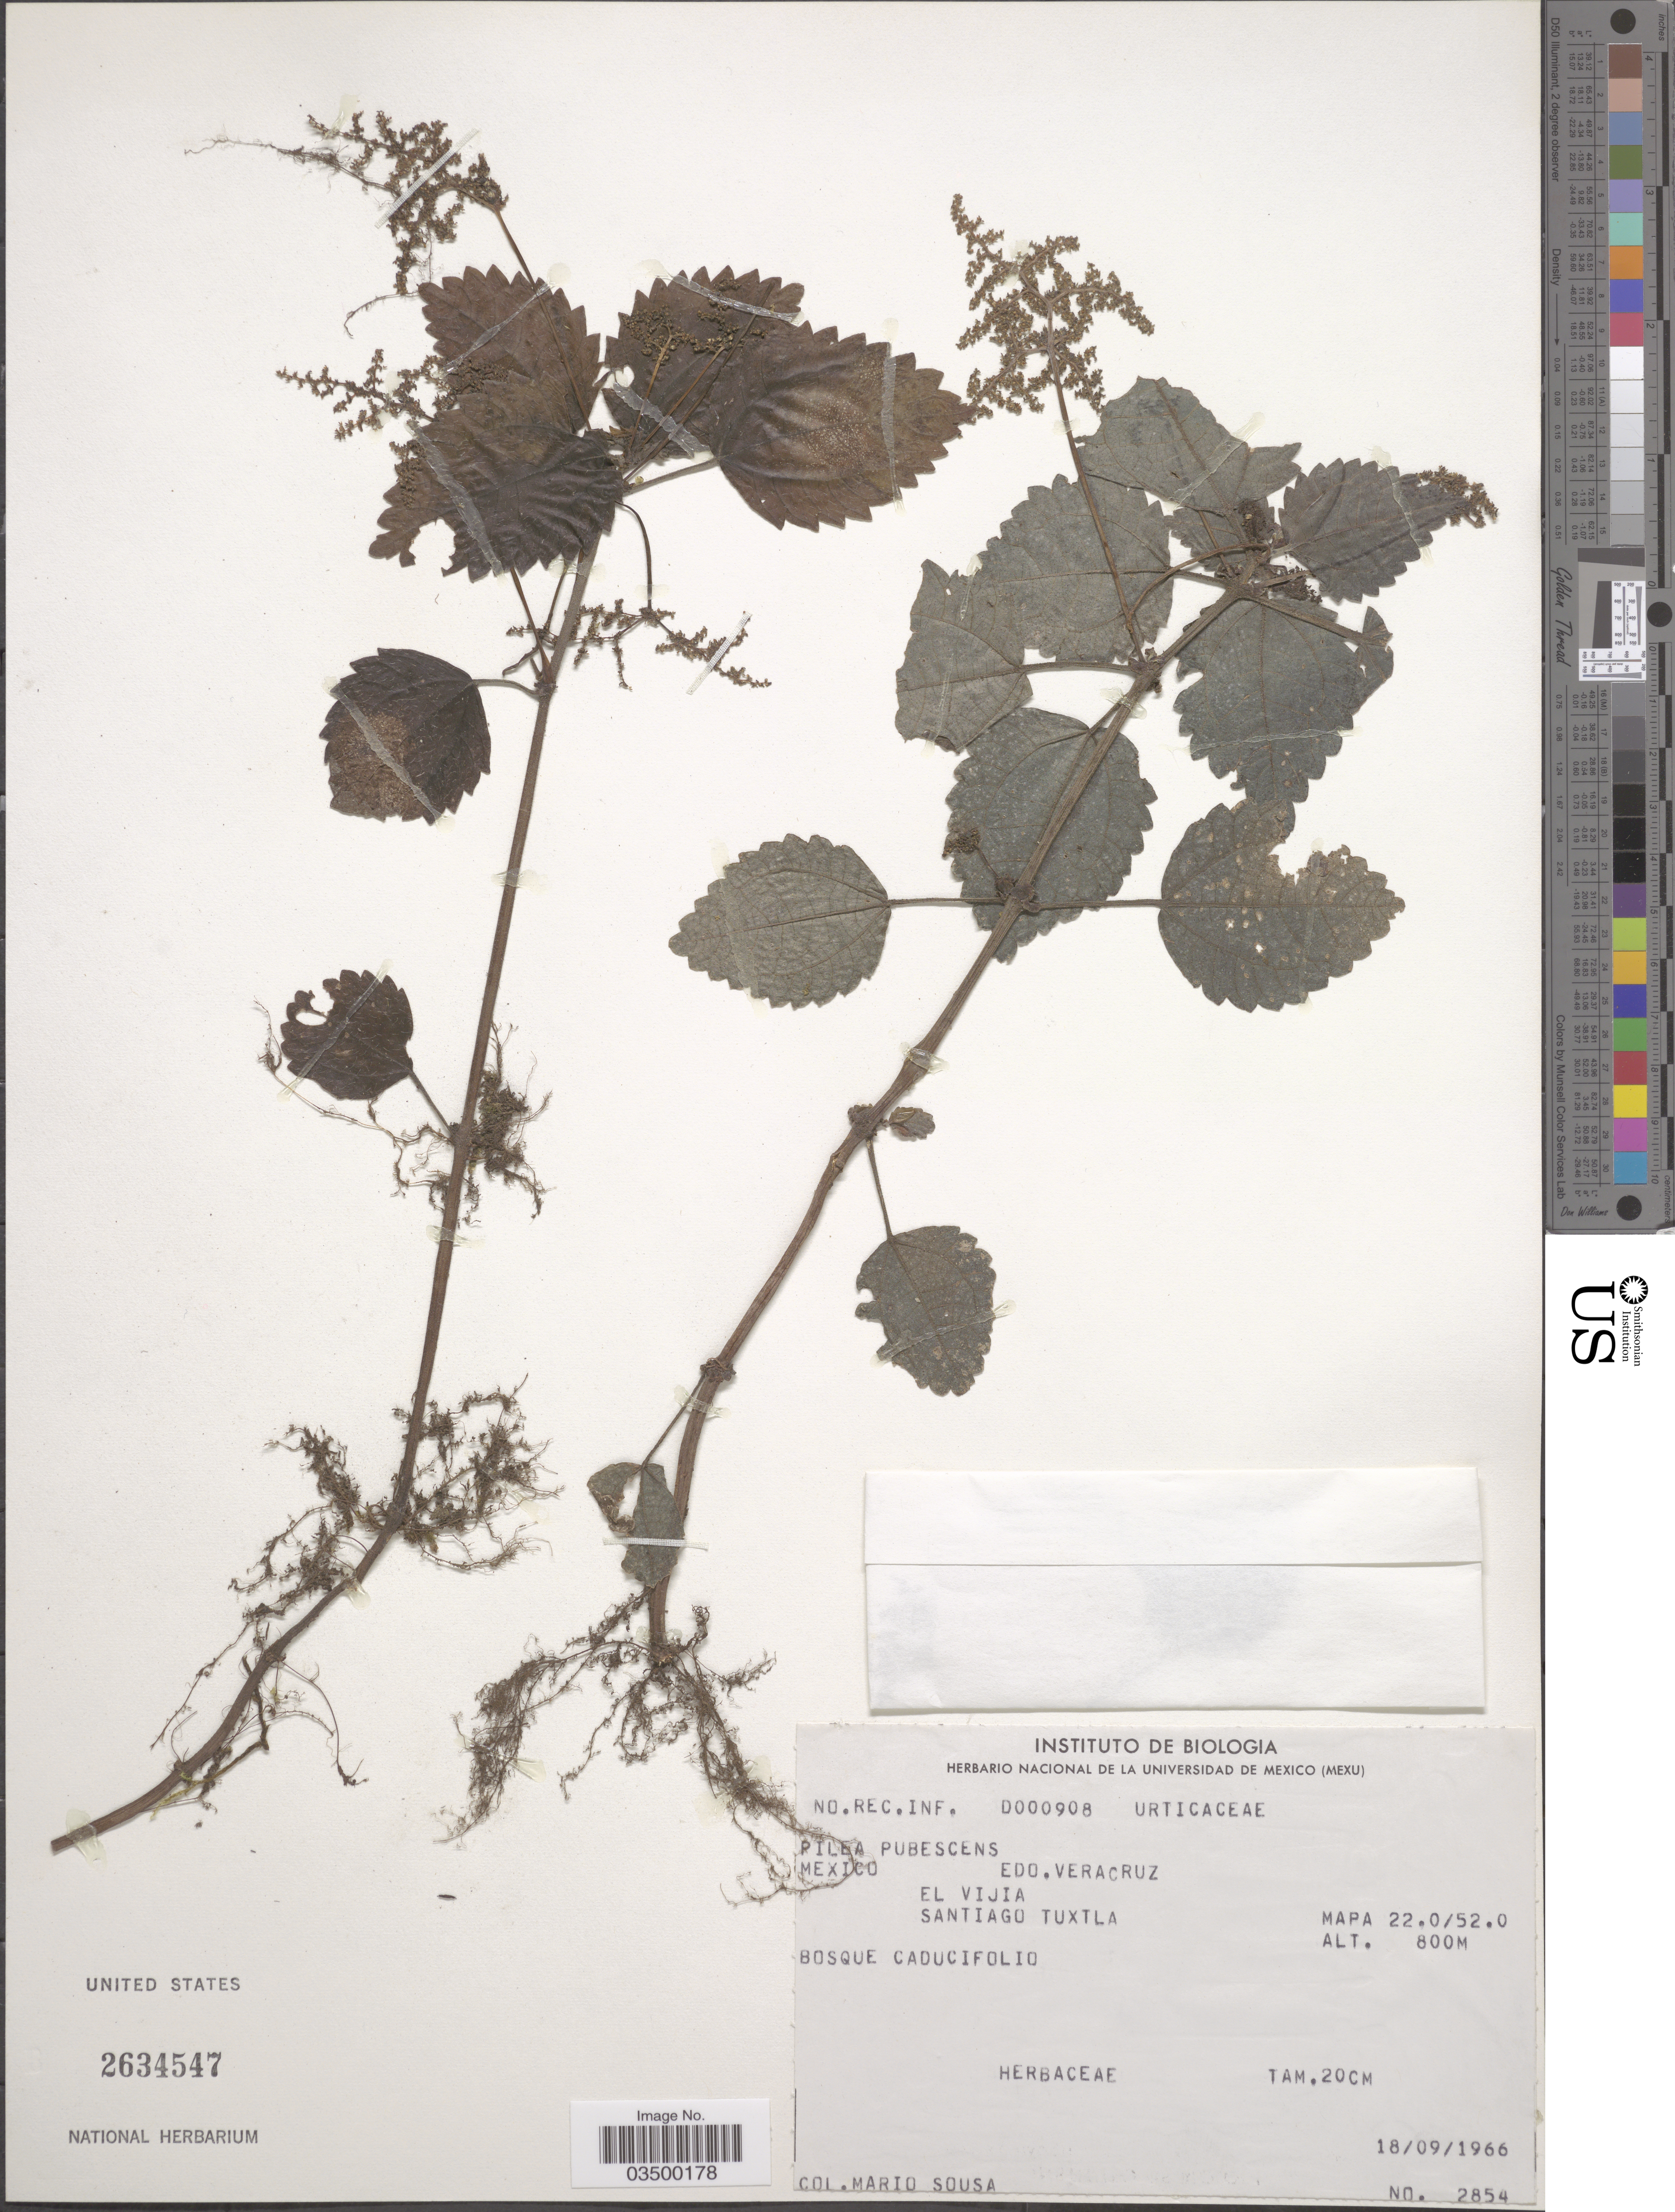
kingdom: Plantae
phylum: Tracheophyta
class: Magnoliopsida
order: Rosales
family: Urticaceae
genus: Pilea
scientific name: Pilea pubescens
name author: Liebm.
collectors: M. Sousa S.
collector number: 2854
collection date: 1966-09-18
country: Mexico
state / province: Veracruz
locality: Edo. Veracruz. El Vija Santiago Tuxtla. MAPA 22.0/52.0.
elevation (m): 800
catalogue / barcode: US 2634547